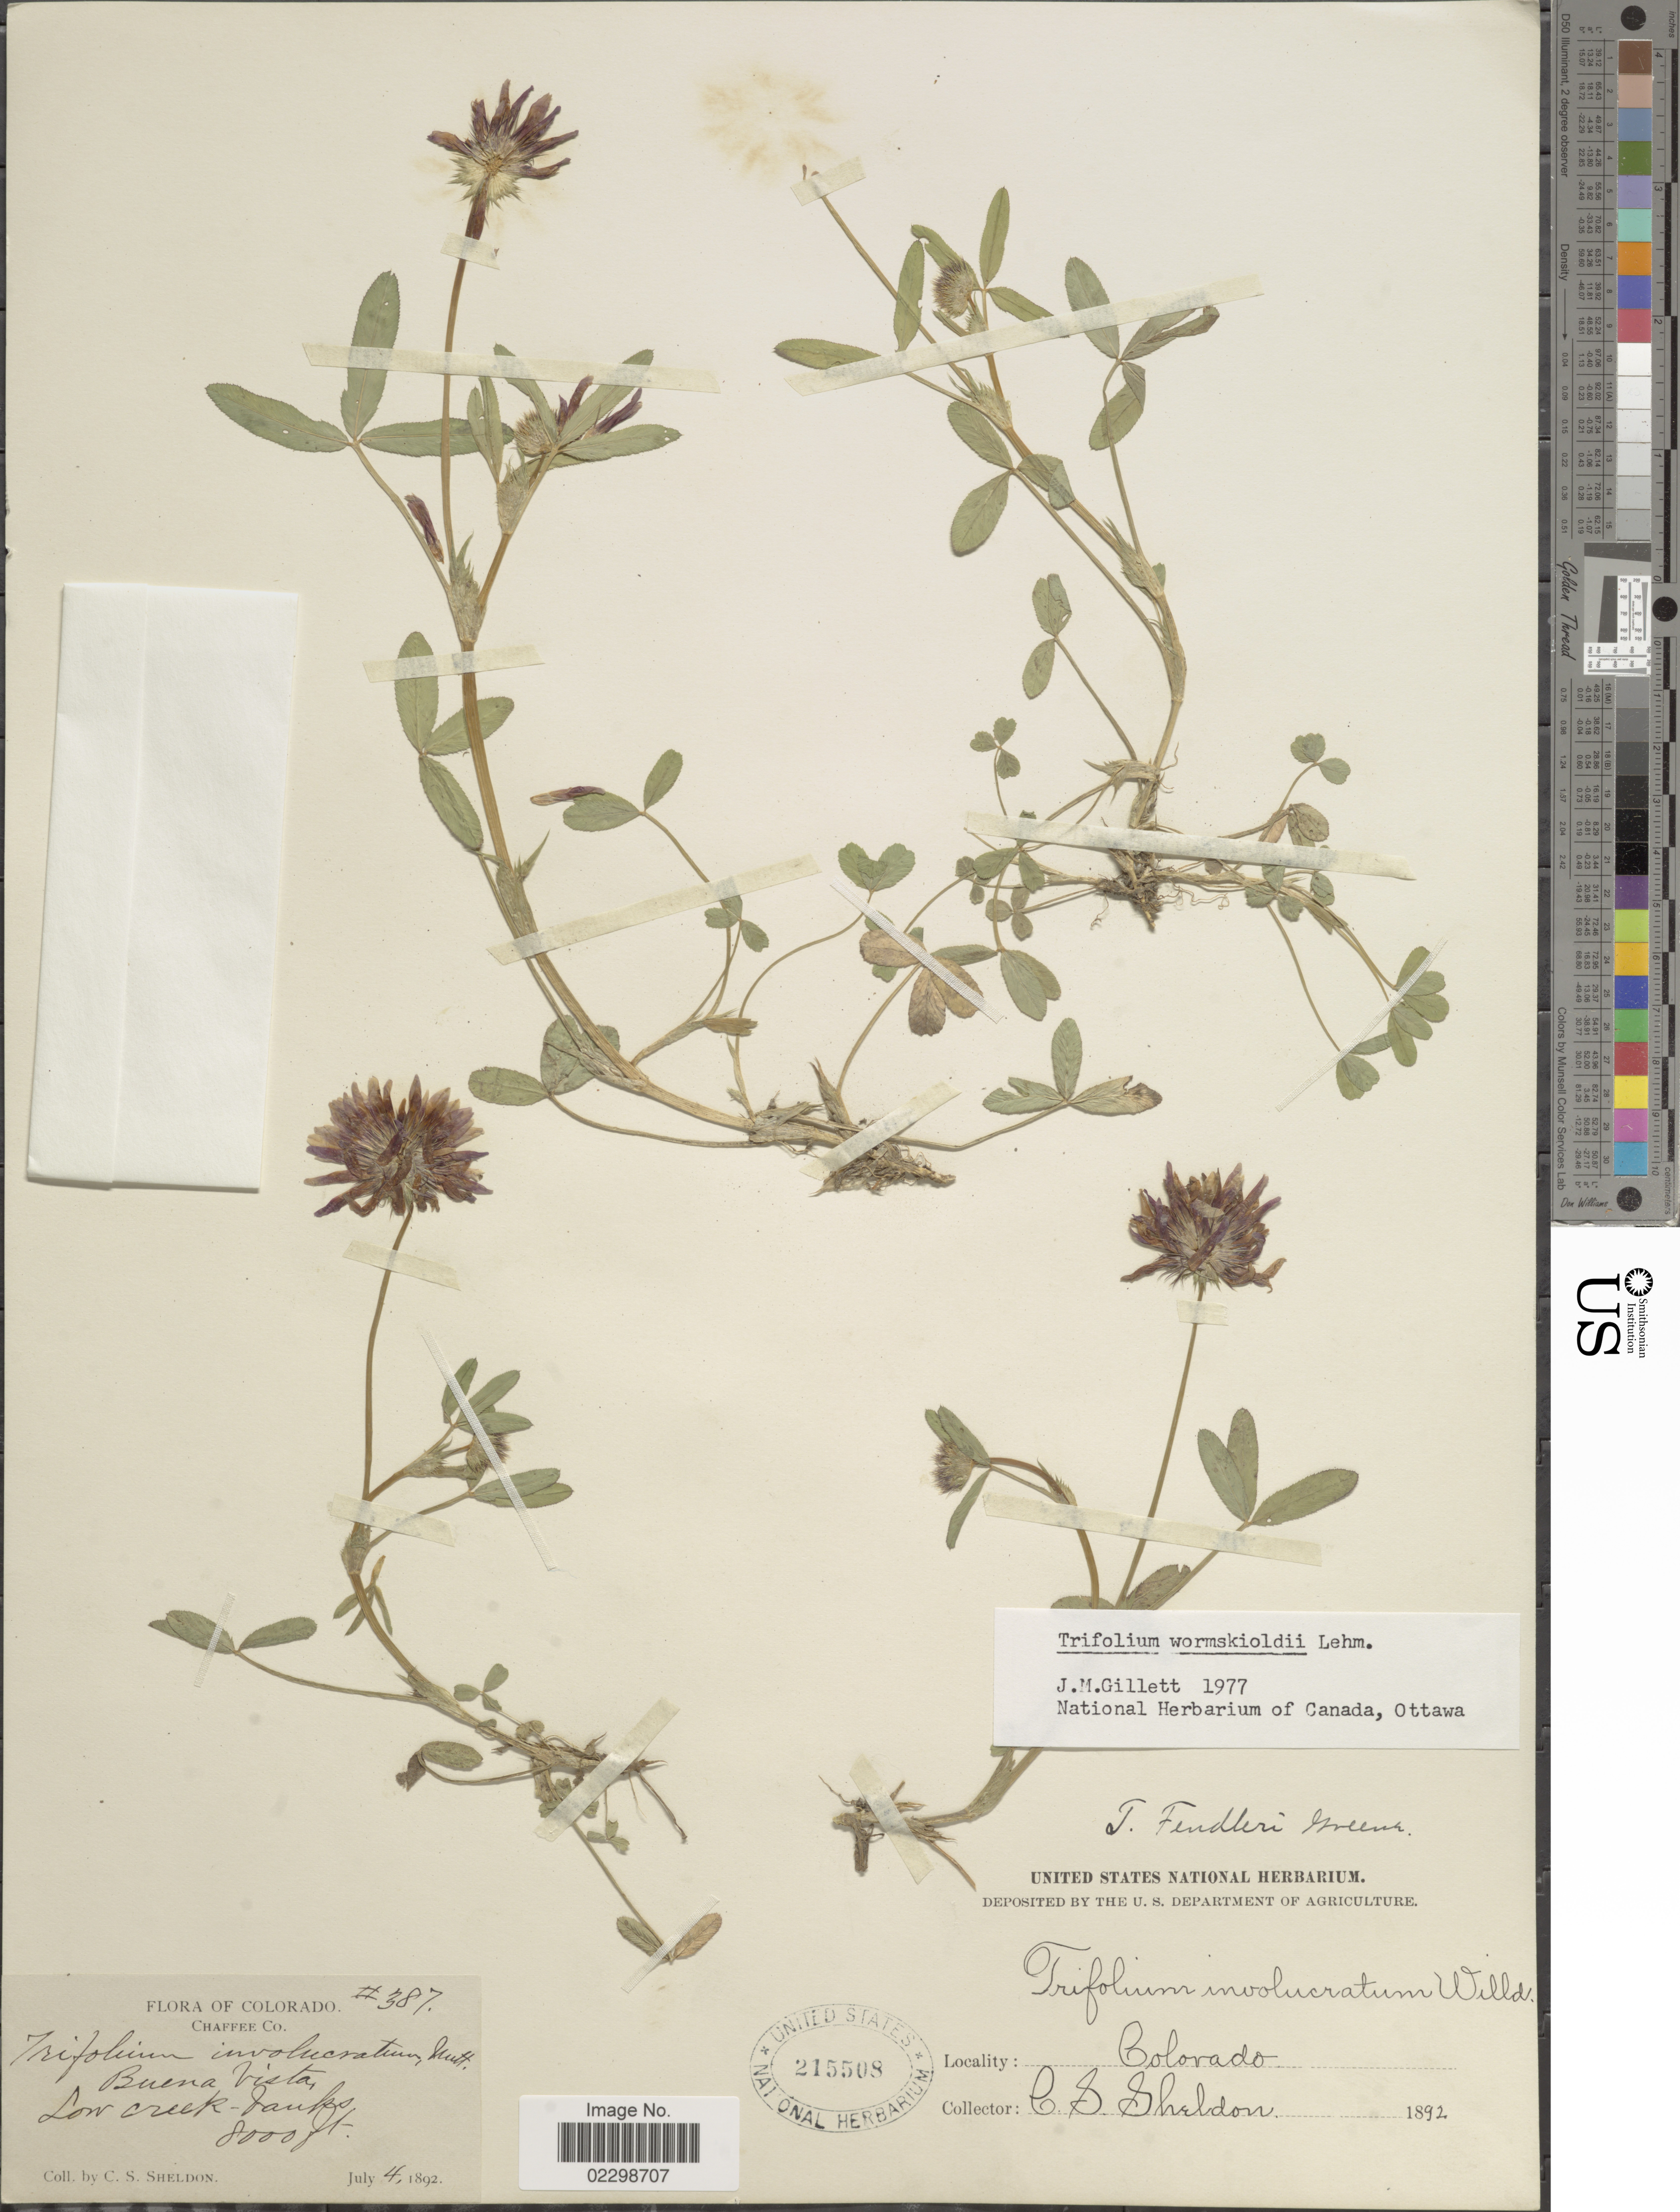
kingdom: Plantae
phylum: Tracheophyta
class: Magnoliopsida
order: Fabales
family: Fabaceae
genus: Trifolium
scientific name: Trifolium wormskioldii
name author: Lehm.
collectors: C. S. Sheldon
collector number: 387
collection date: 1892-07-04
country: United States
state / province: Colorado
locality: Chaffee Co., Buena Vista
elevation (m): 2438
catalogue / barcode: US 215508